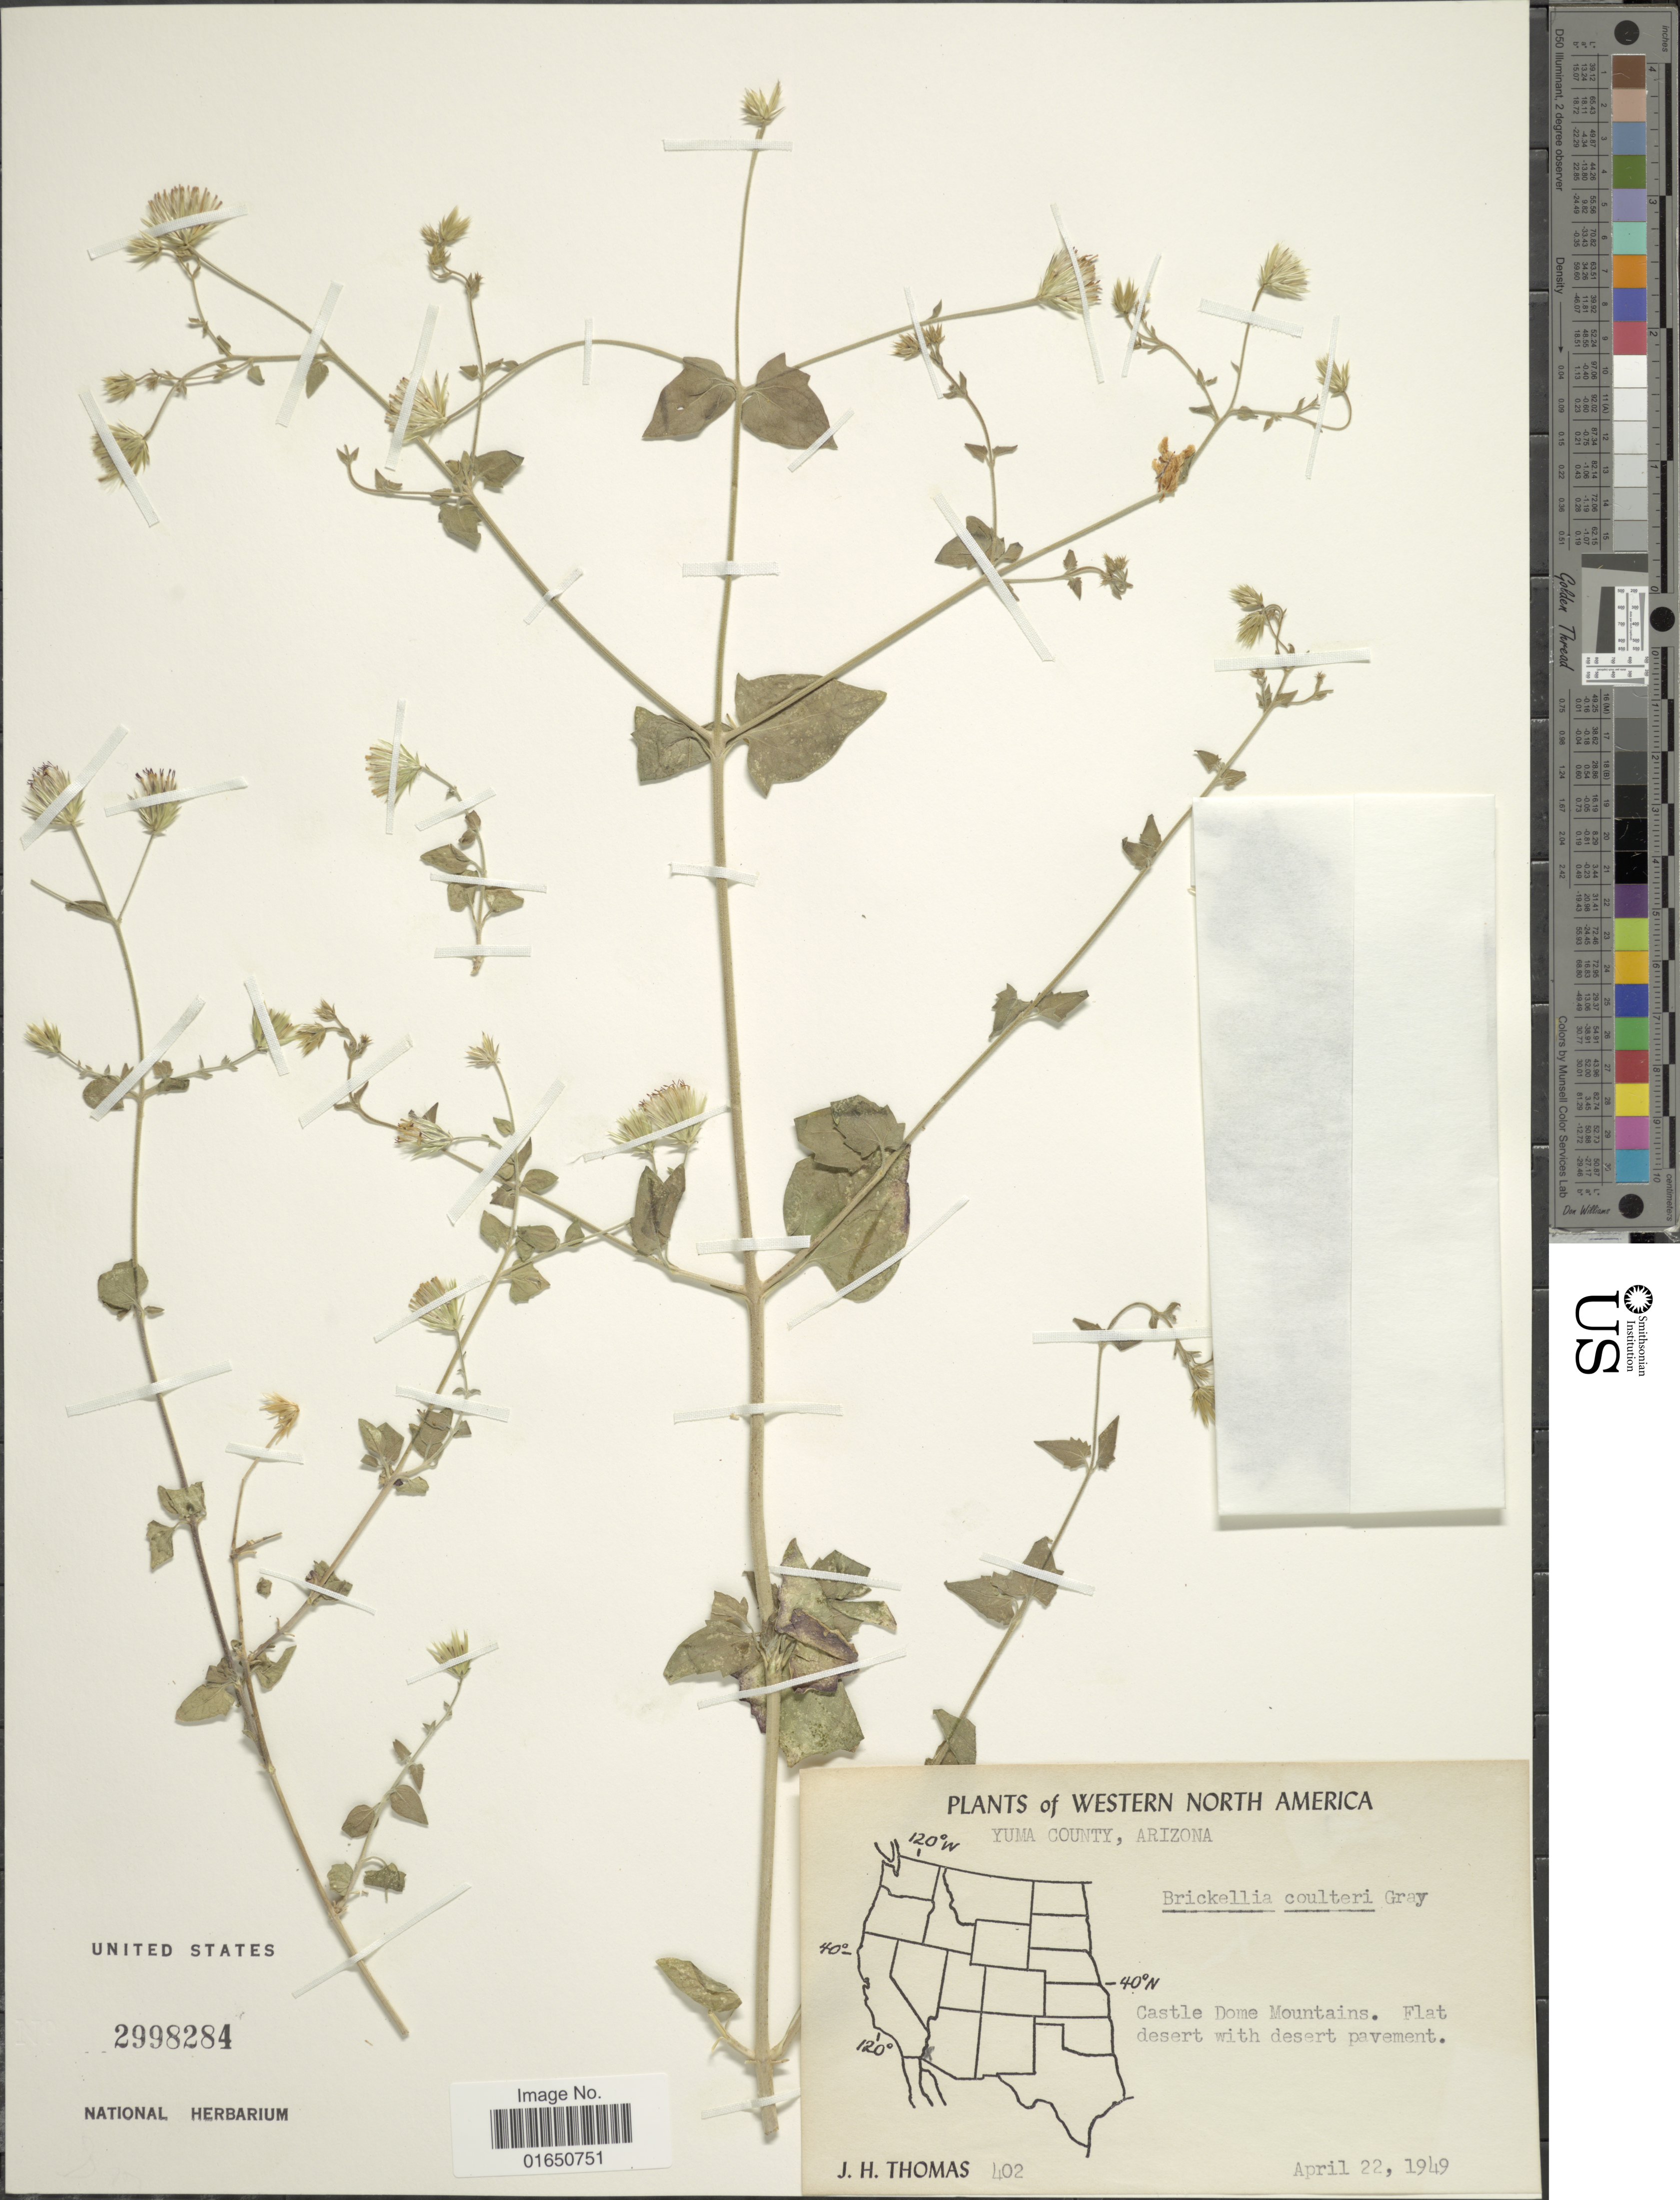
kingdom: Plantae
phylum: Tracheophyta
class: Magnoliopsida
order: Asterales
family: Asteraceae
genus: Brickellia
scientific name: Brickellia coulteri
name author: A. Gray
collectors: J. H. Thomas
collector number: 402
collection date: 1949-04-22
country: United States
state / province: Arizona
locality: Yuma County. castle Dome Mountains. Western North America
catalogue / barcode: US 2998284